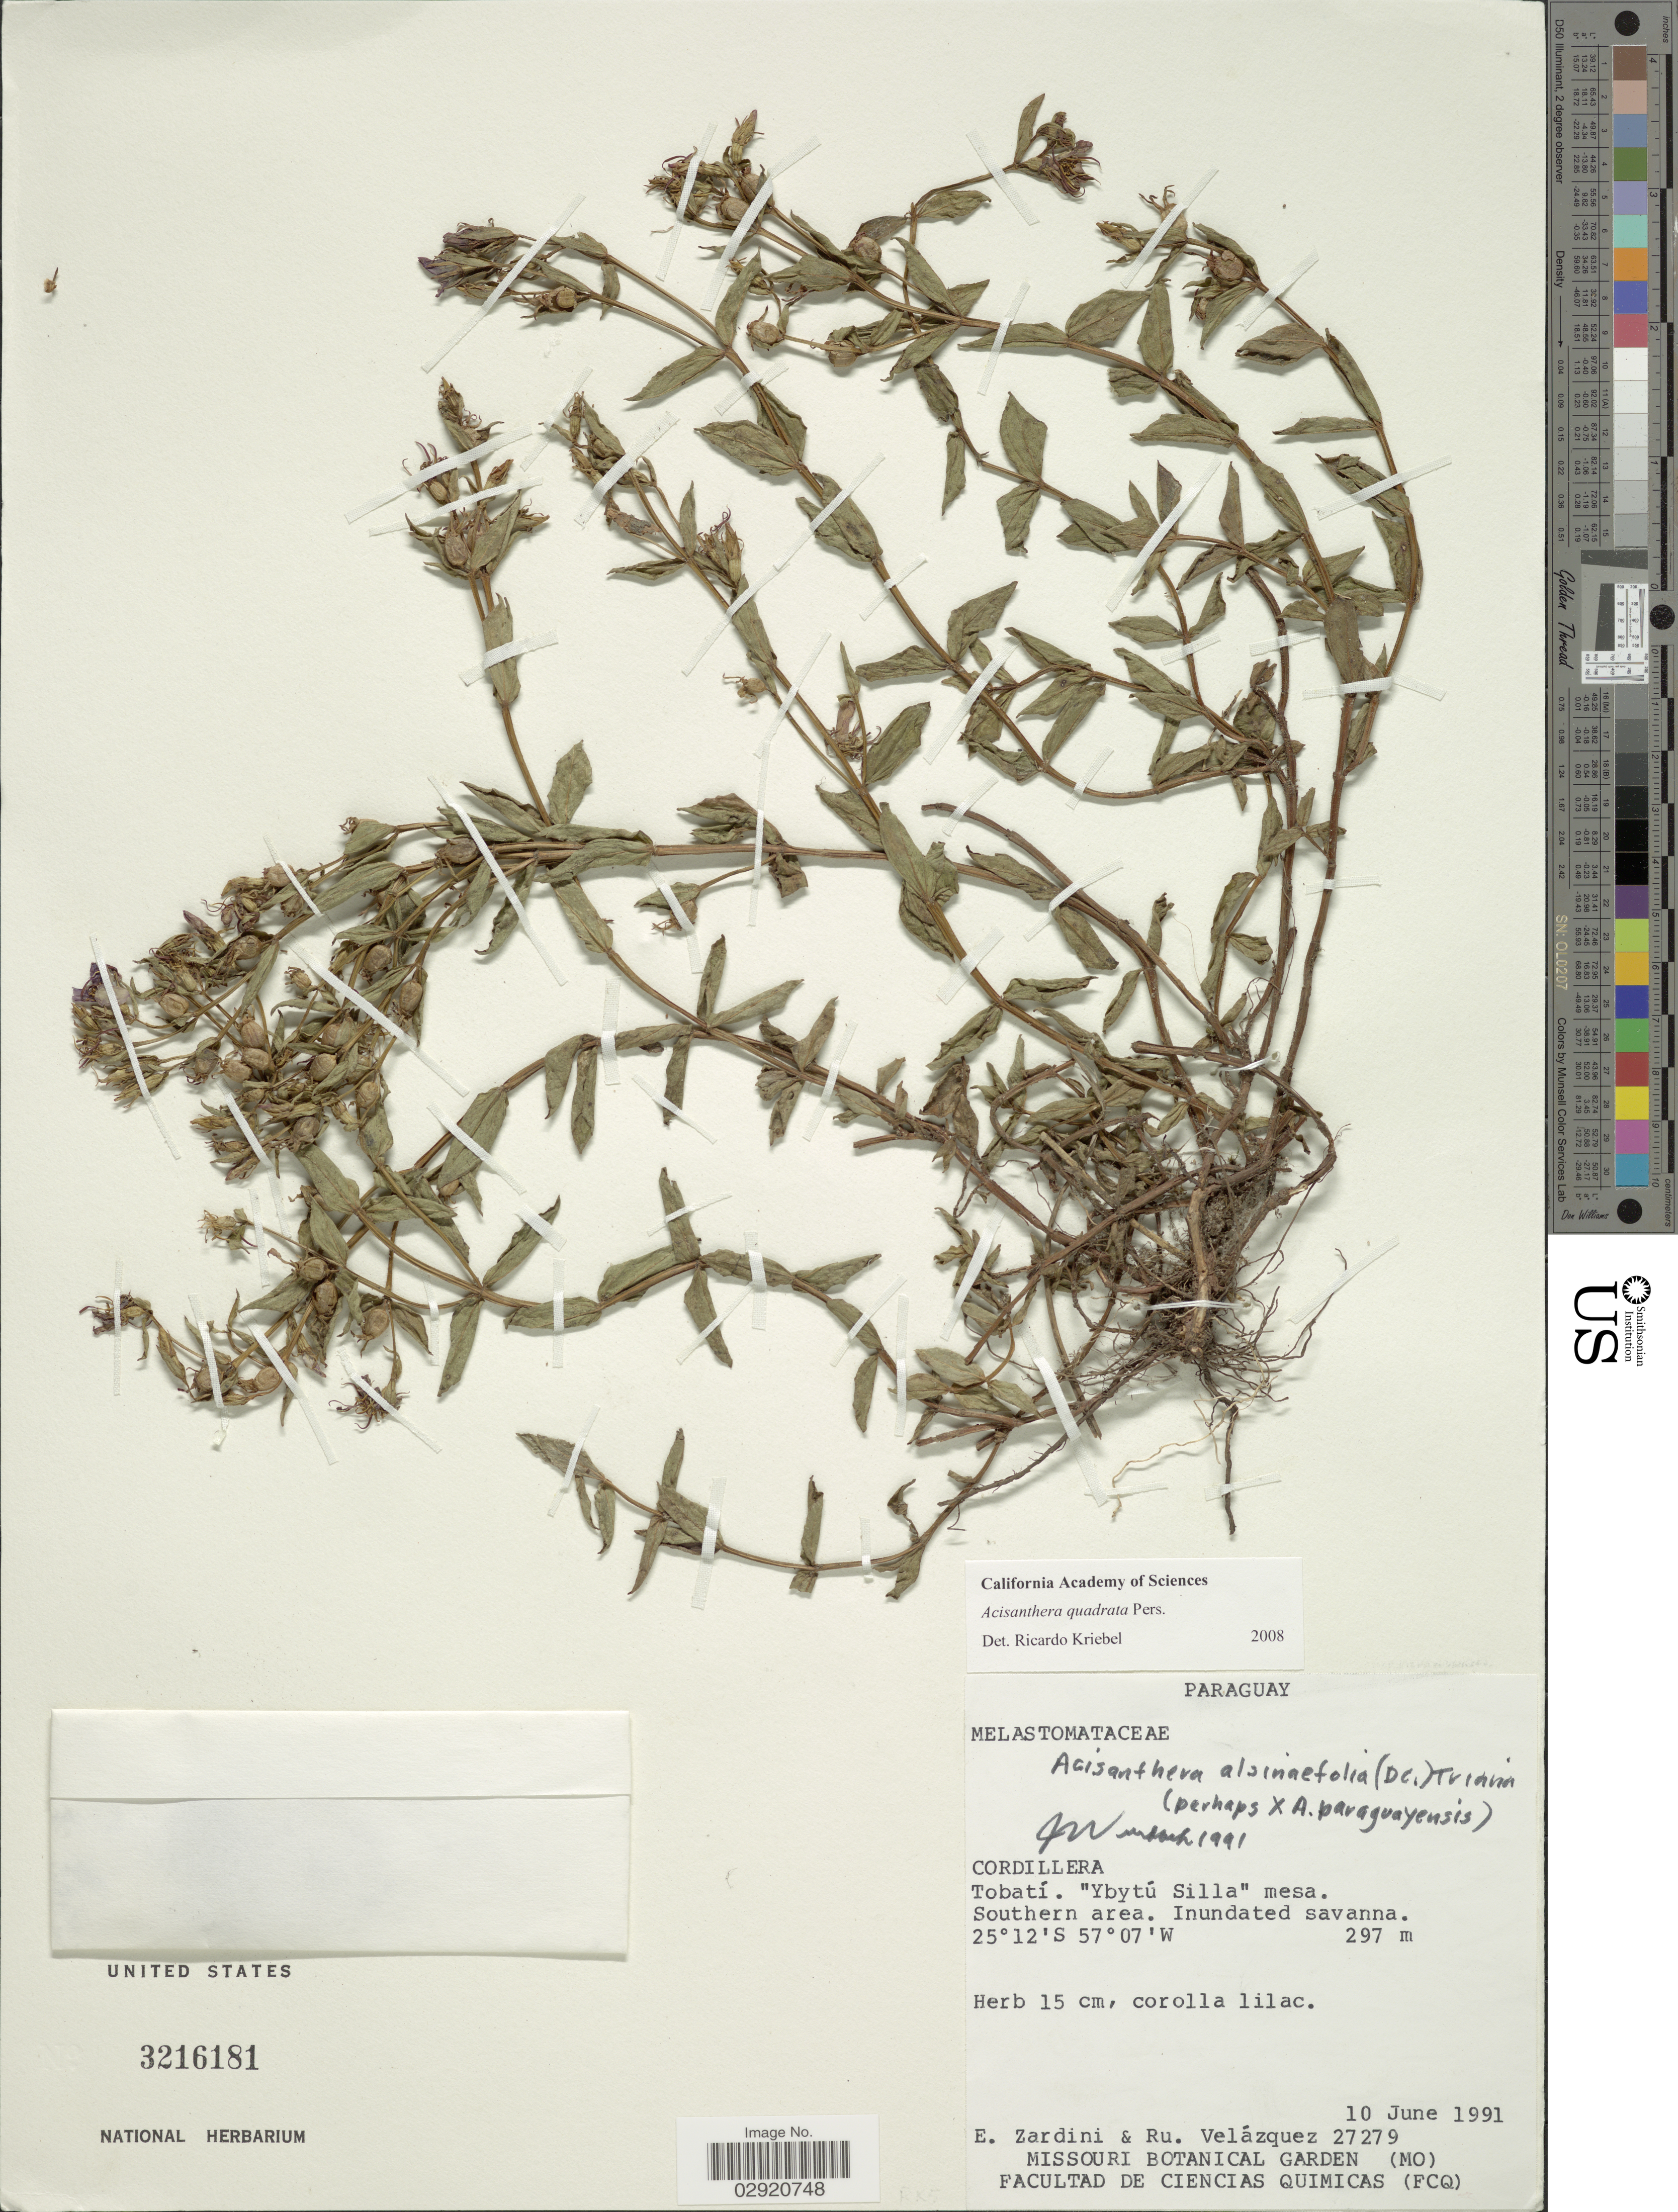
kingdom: Plantae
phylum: Tracheophyta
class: Magnoliopsida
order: Myrtales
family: Melastomataceae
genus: Acisanthera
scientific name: Acisanthera alsinefolia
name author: (DC.) Triana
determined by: Nunes da Silva, Diego, (RB), Jardim Botanico do Rio de Janeiro - Herbario (BRAZIL)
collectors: E. Zardini & R. Velázquez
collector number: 27279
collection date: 1991-06-10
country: Paraguay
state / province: Cordillera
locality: Tobatí. "Ybytú Silla" mesa. Southern area.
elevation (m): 297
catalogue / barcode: US 3216181